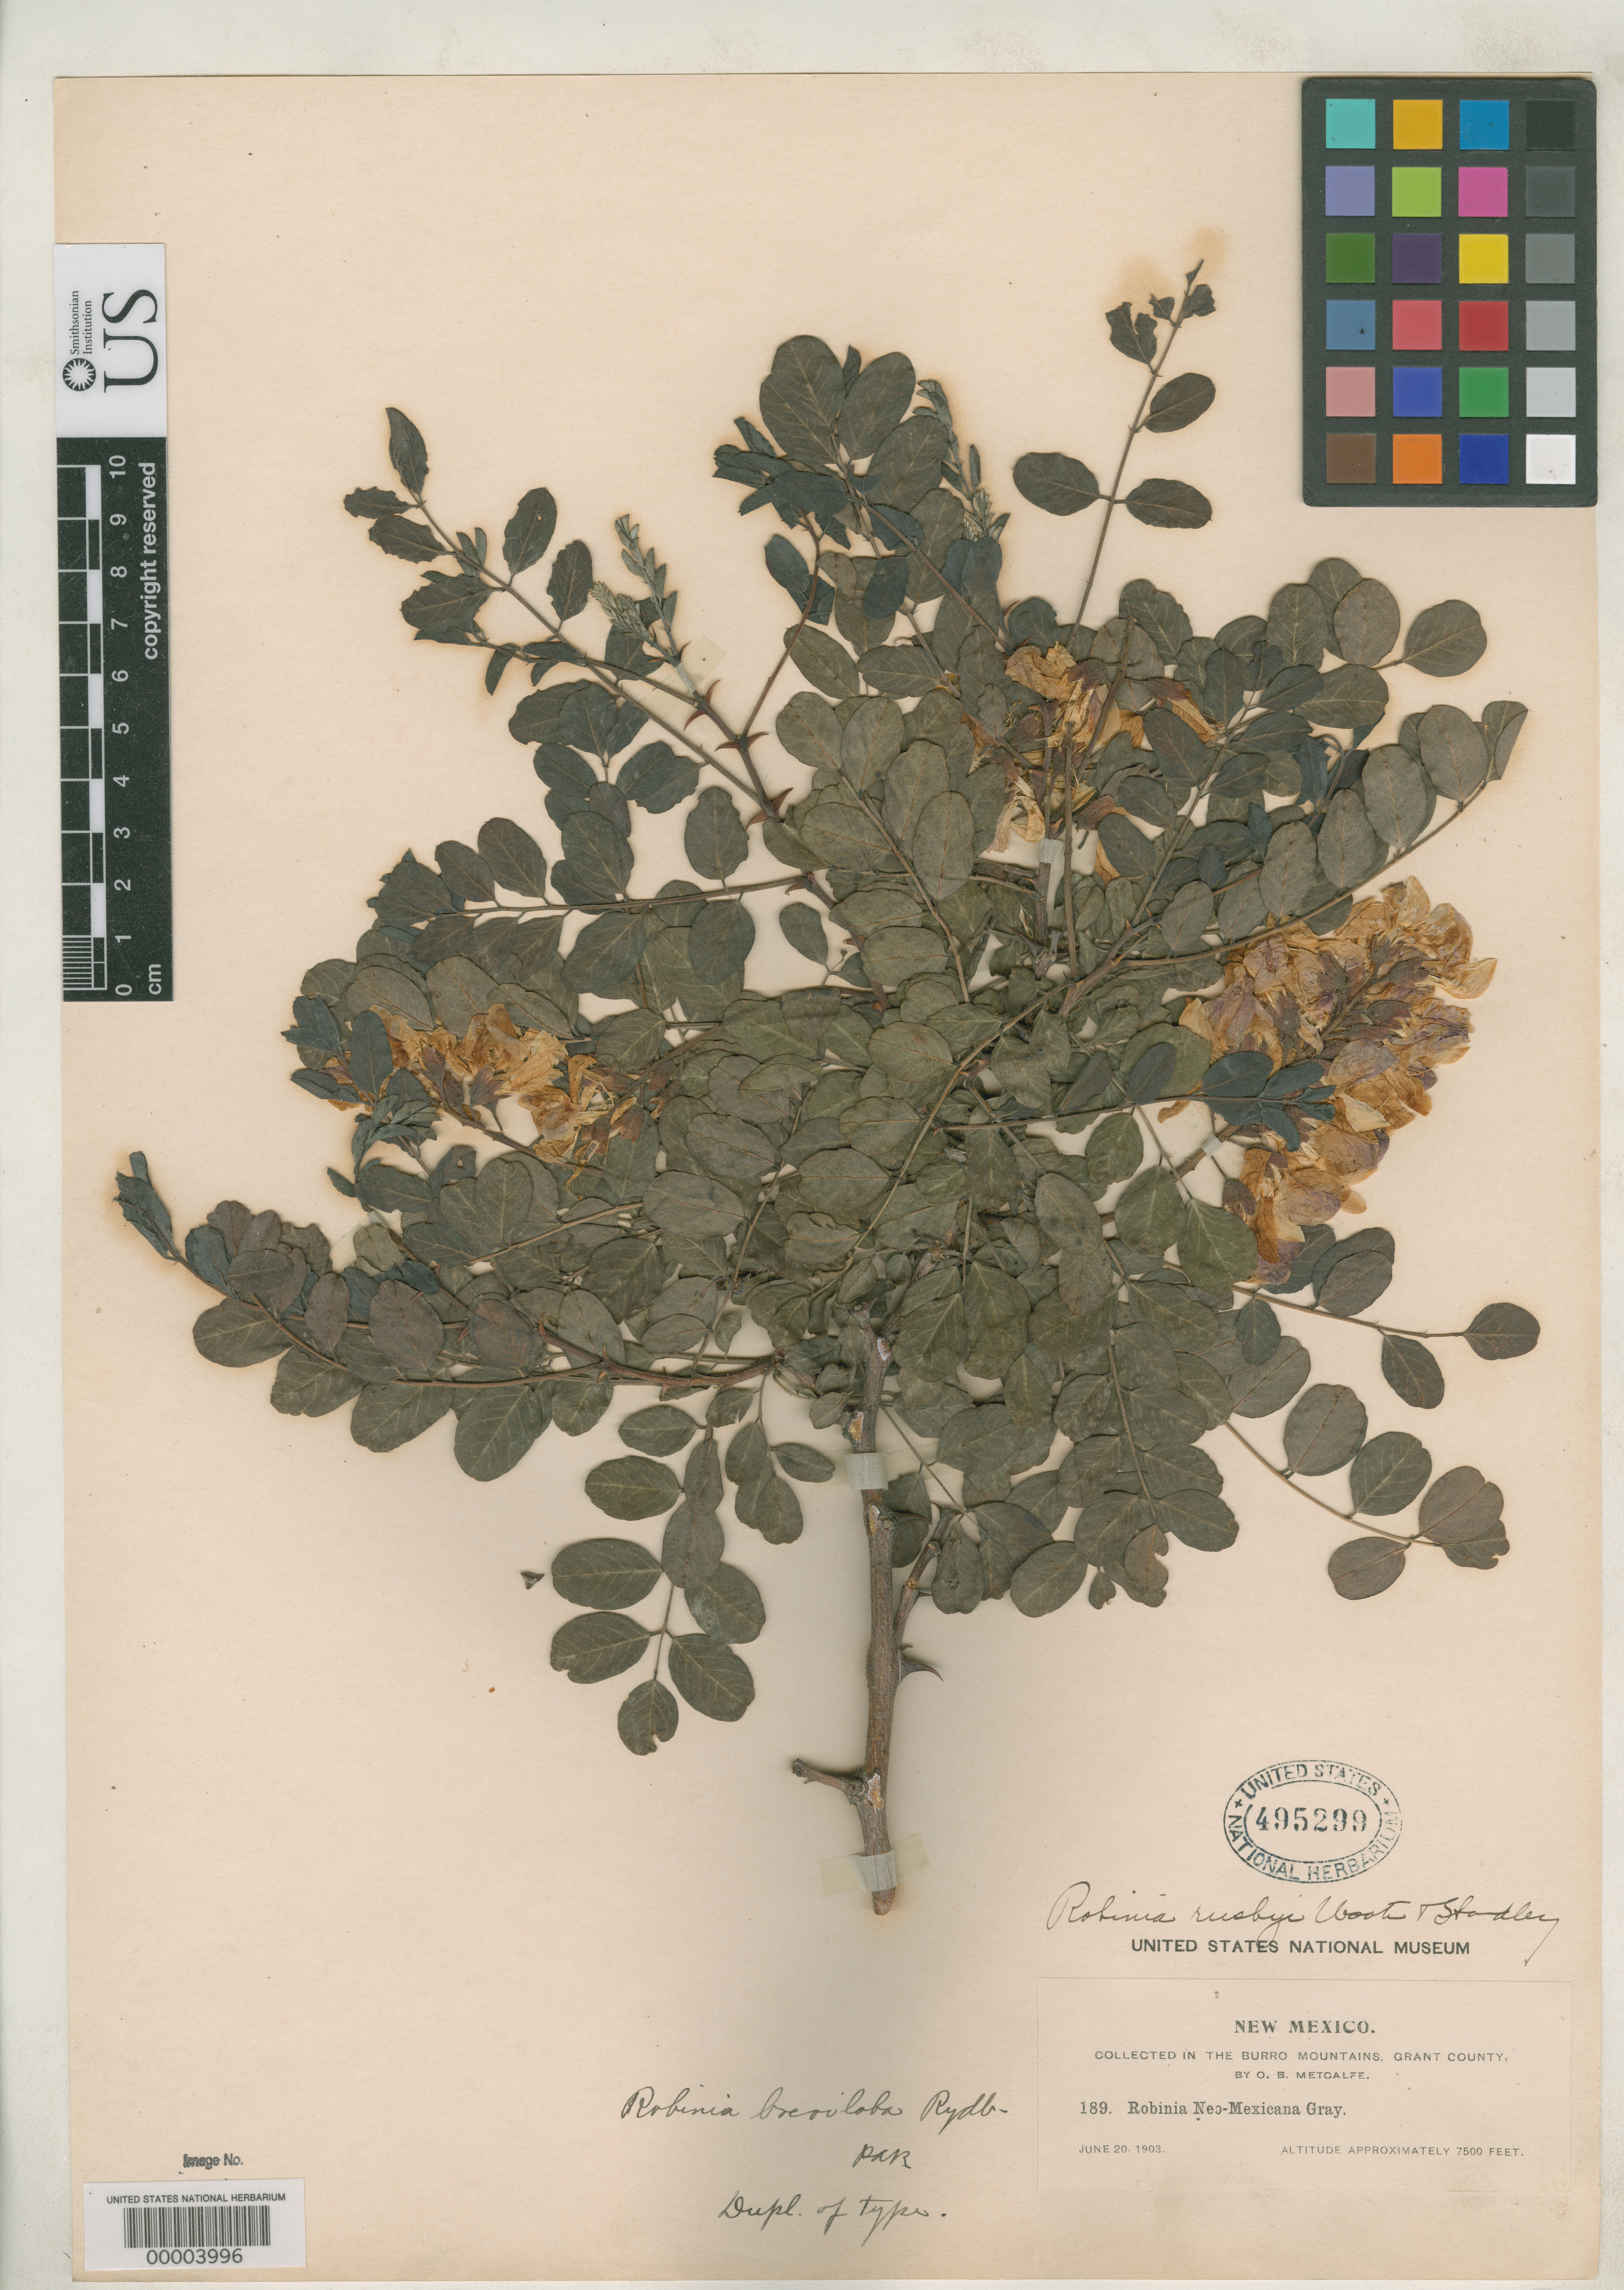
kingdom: Plantae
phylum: Tracheophyta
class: Magnoliopsida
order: Fabales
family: Fabaceae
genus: Robinia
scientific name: Robinia breviloba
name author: Rydb.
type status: Isotype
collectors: O. B. Metcalfe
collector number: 189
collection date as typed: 20 Jun 1903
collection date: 1903-06-20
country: United States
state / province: New Mexico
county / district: Grant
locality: Burrow Mts.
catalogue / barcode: US 495299